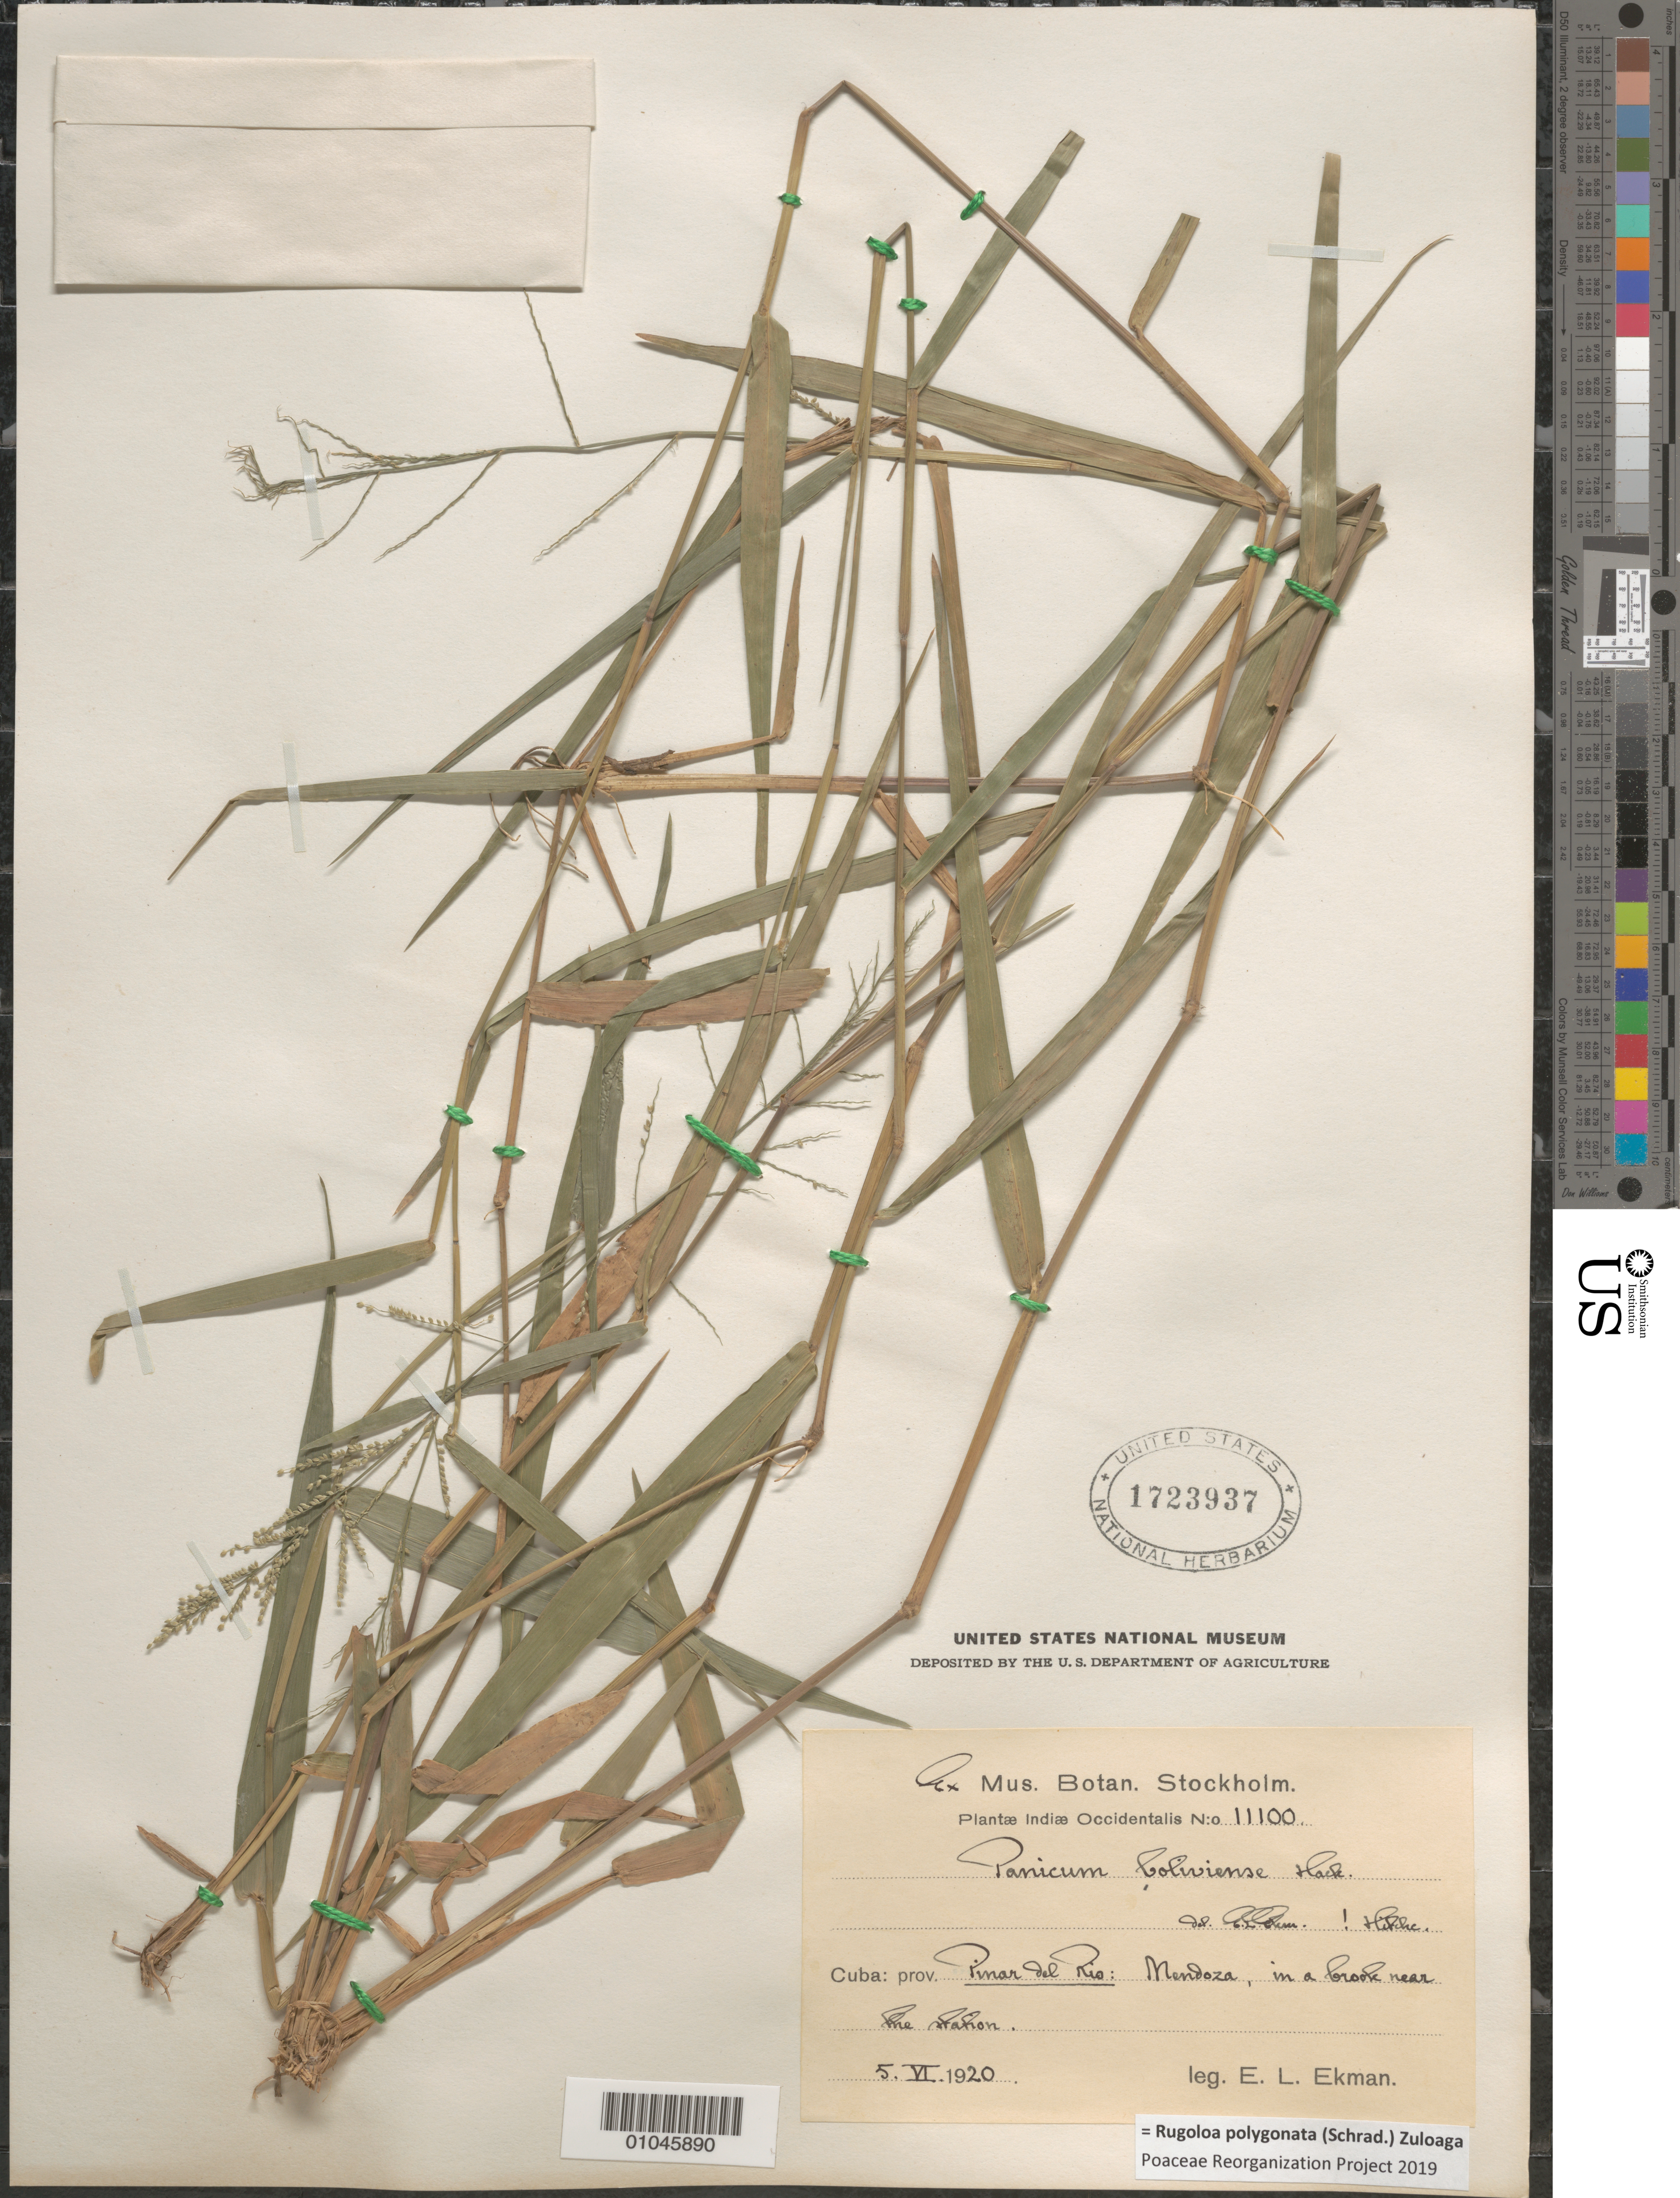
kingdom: Plantae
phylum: Tracheophyta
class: Liliopsida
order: Poales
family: Poaceae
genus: Panicum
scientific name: Panicum boliviense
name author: Hack.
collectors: E. L. Ekman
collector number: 11100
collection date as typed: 05 Jul 1920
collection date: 1920-07-05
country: Cuba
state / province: Pinar del Rio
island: Cuba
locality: Mendoza, in a brook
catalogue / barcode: US 1723937